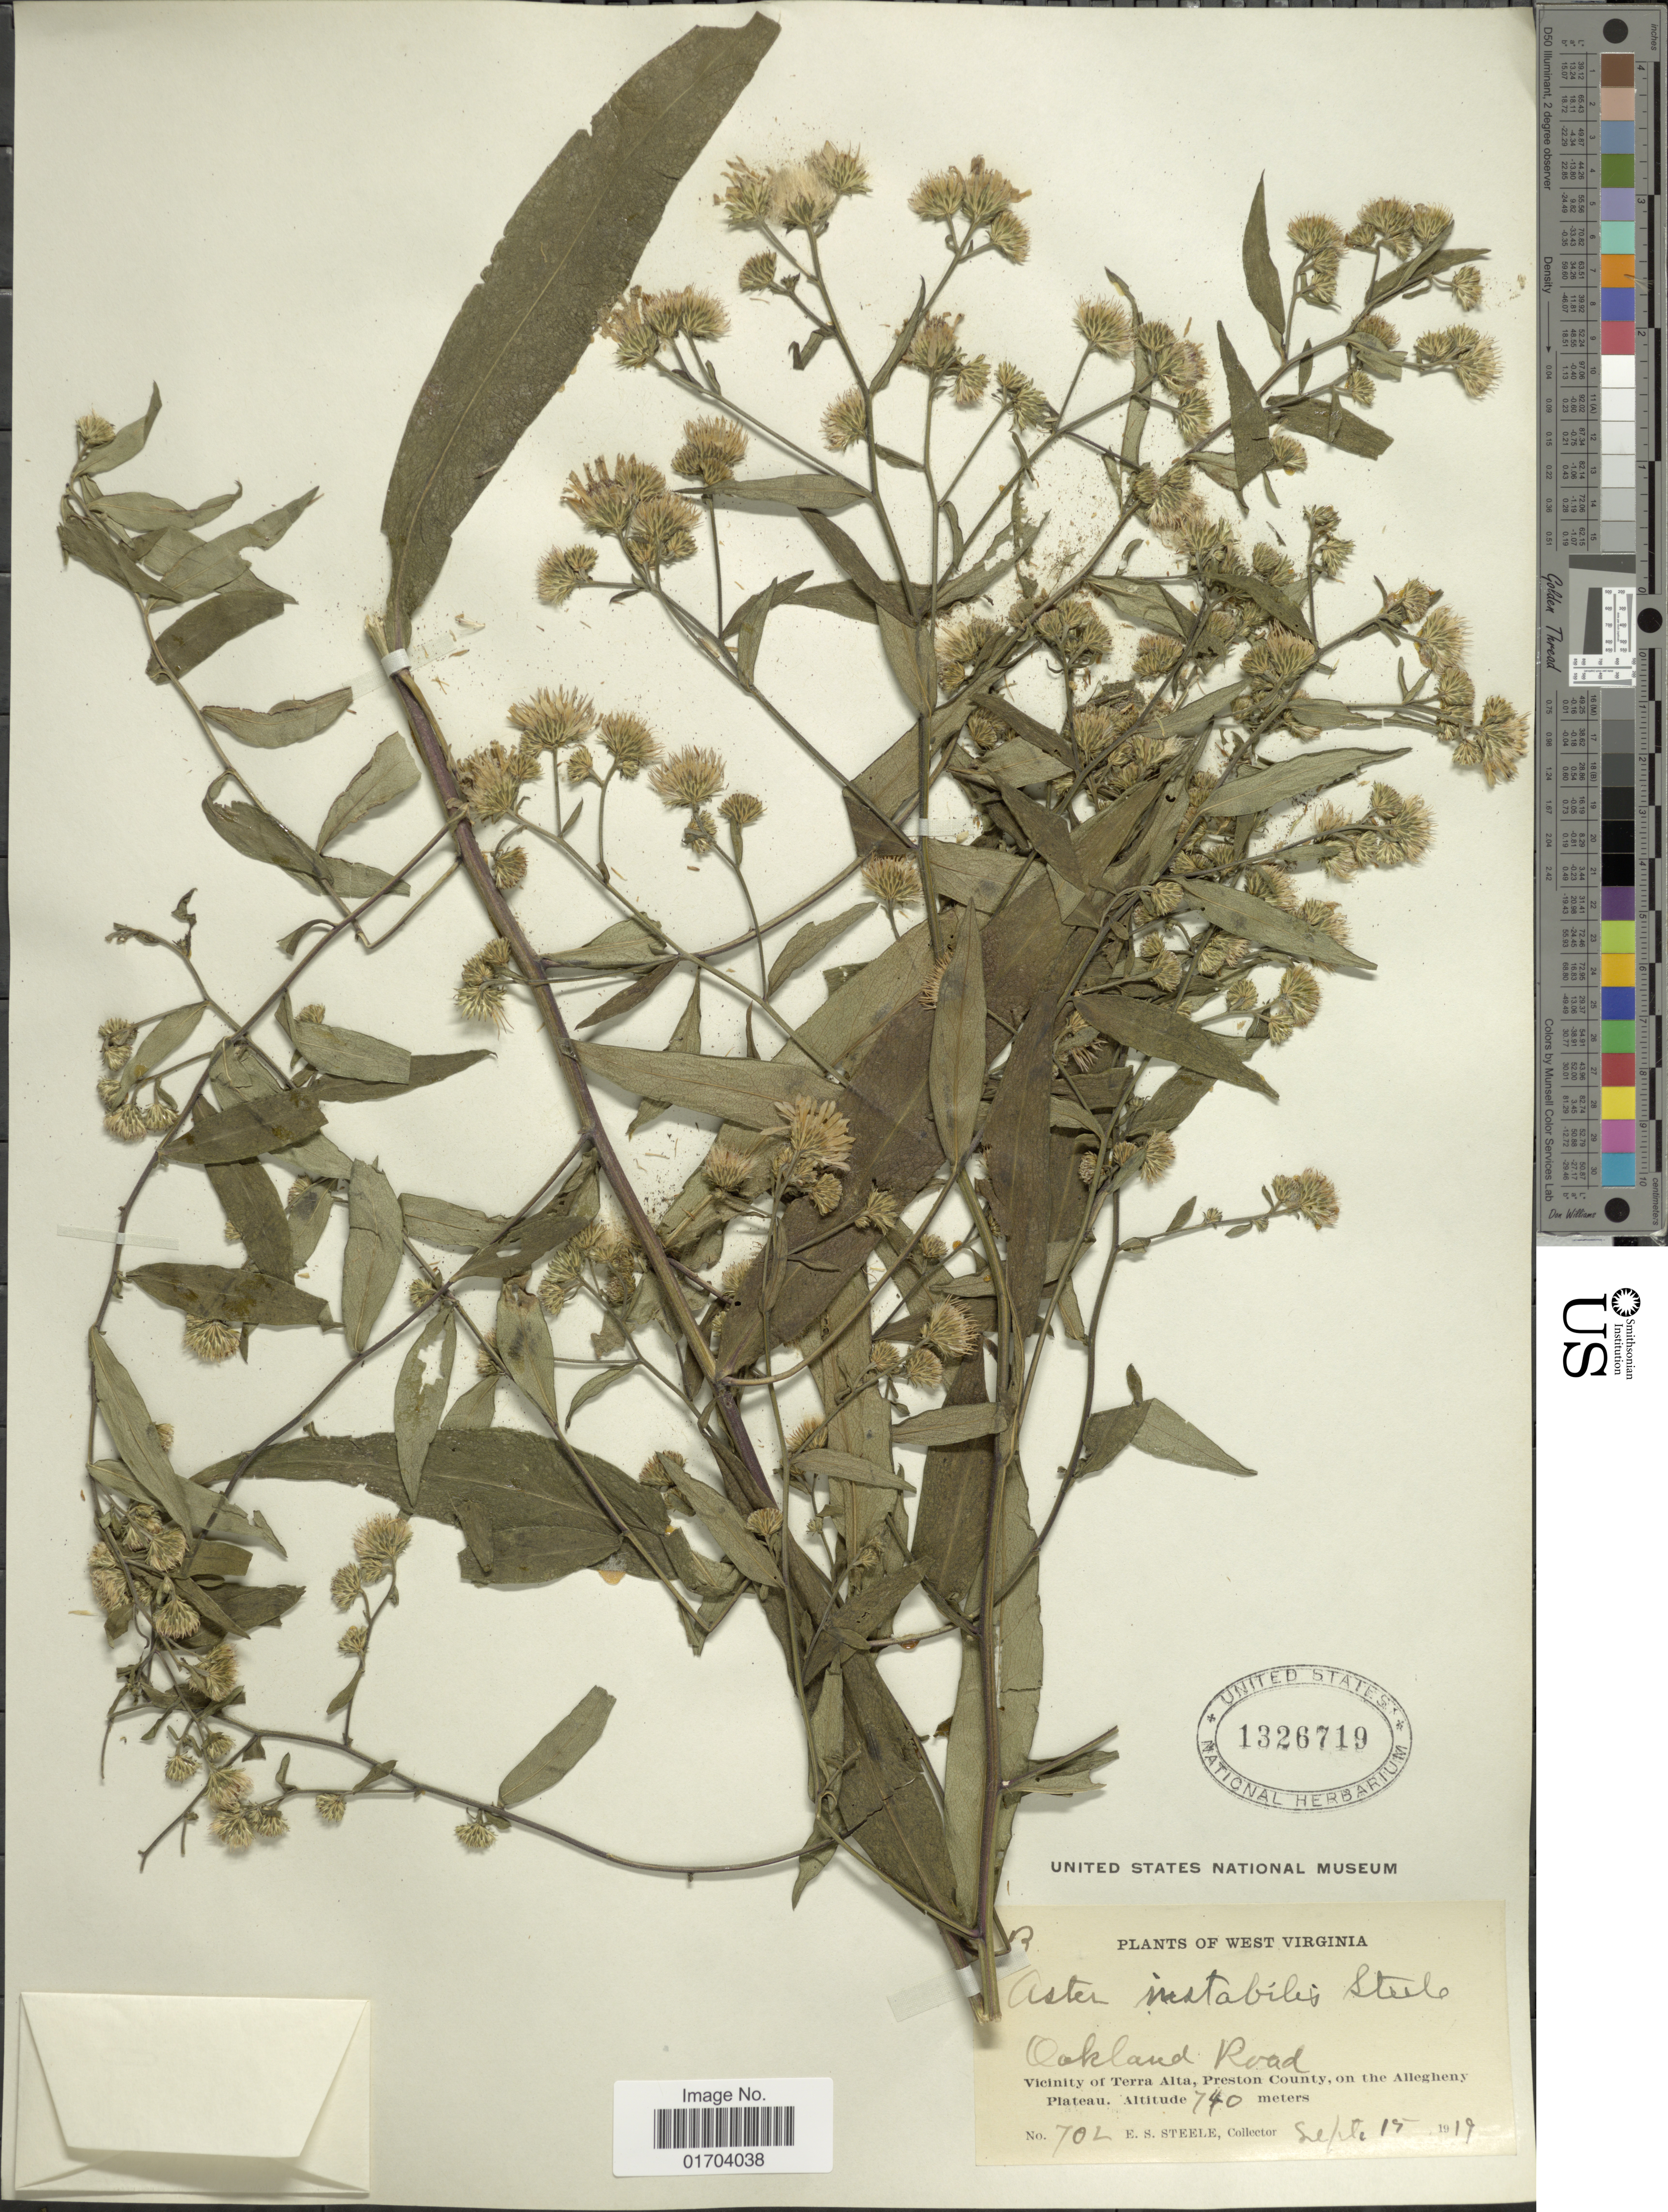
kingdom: Plantae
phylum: Tracheophyta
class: Magnoliopsida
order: Asterales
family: Asteraceae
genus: Aster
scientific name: Aster instabilis E.S. Steele sp. nov. ined.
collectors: E. Steele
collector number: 702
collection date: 1919-09-15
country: United States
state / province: West Virginia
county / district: Preston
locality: Oakland Road, Vicinity of Terra Alta, Preston County, on the Allegheny Plateau.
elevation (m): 740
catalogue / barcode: US 1326719